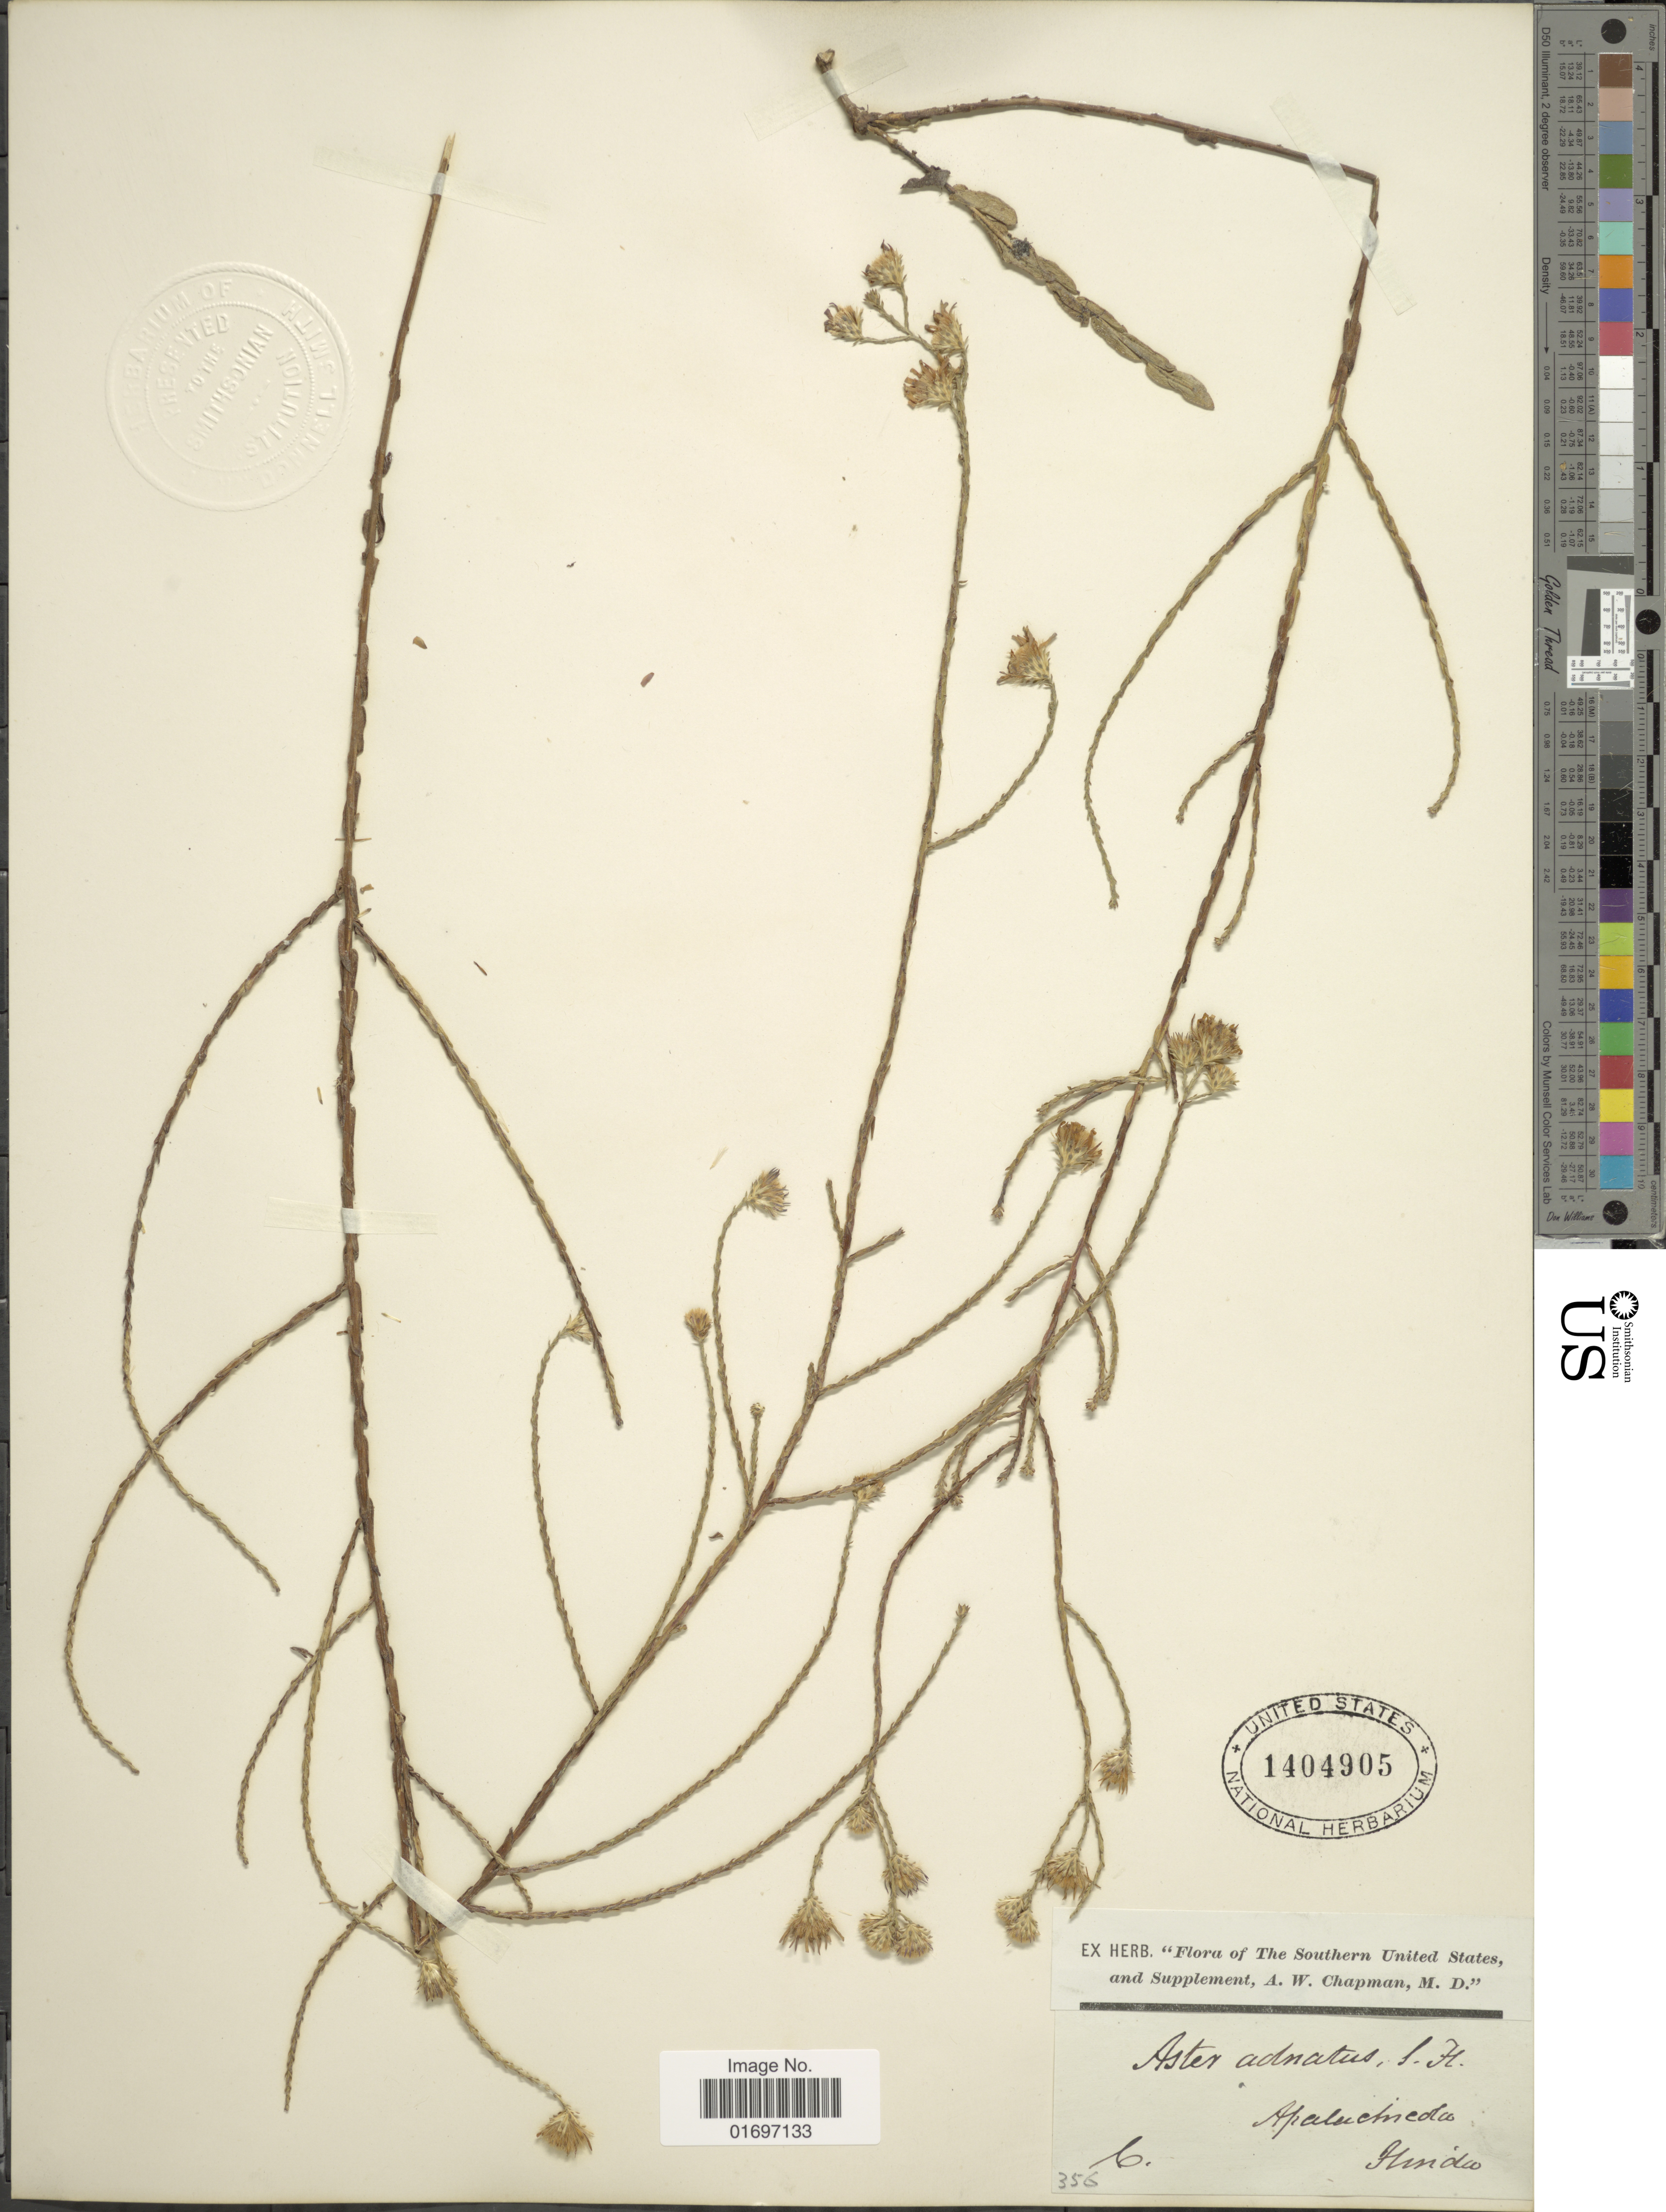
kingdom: Plantae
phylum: Tracheophyta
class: Magnoliopsida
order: Asterales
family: Asteraceae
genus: Symphyotrichum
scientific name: Symphyotrichum adnatum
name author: (Nutt.) G.L. Nesom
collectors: A. W. Chapman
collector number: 6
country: United States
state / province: Florida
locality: Southern United States, and Supplement. Apalachicola. Florida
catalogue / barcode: US 1404905